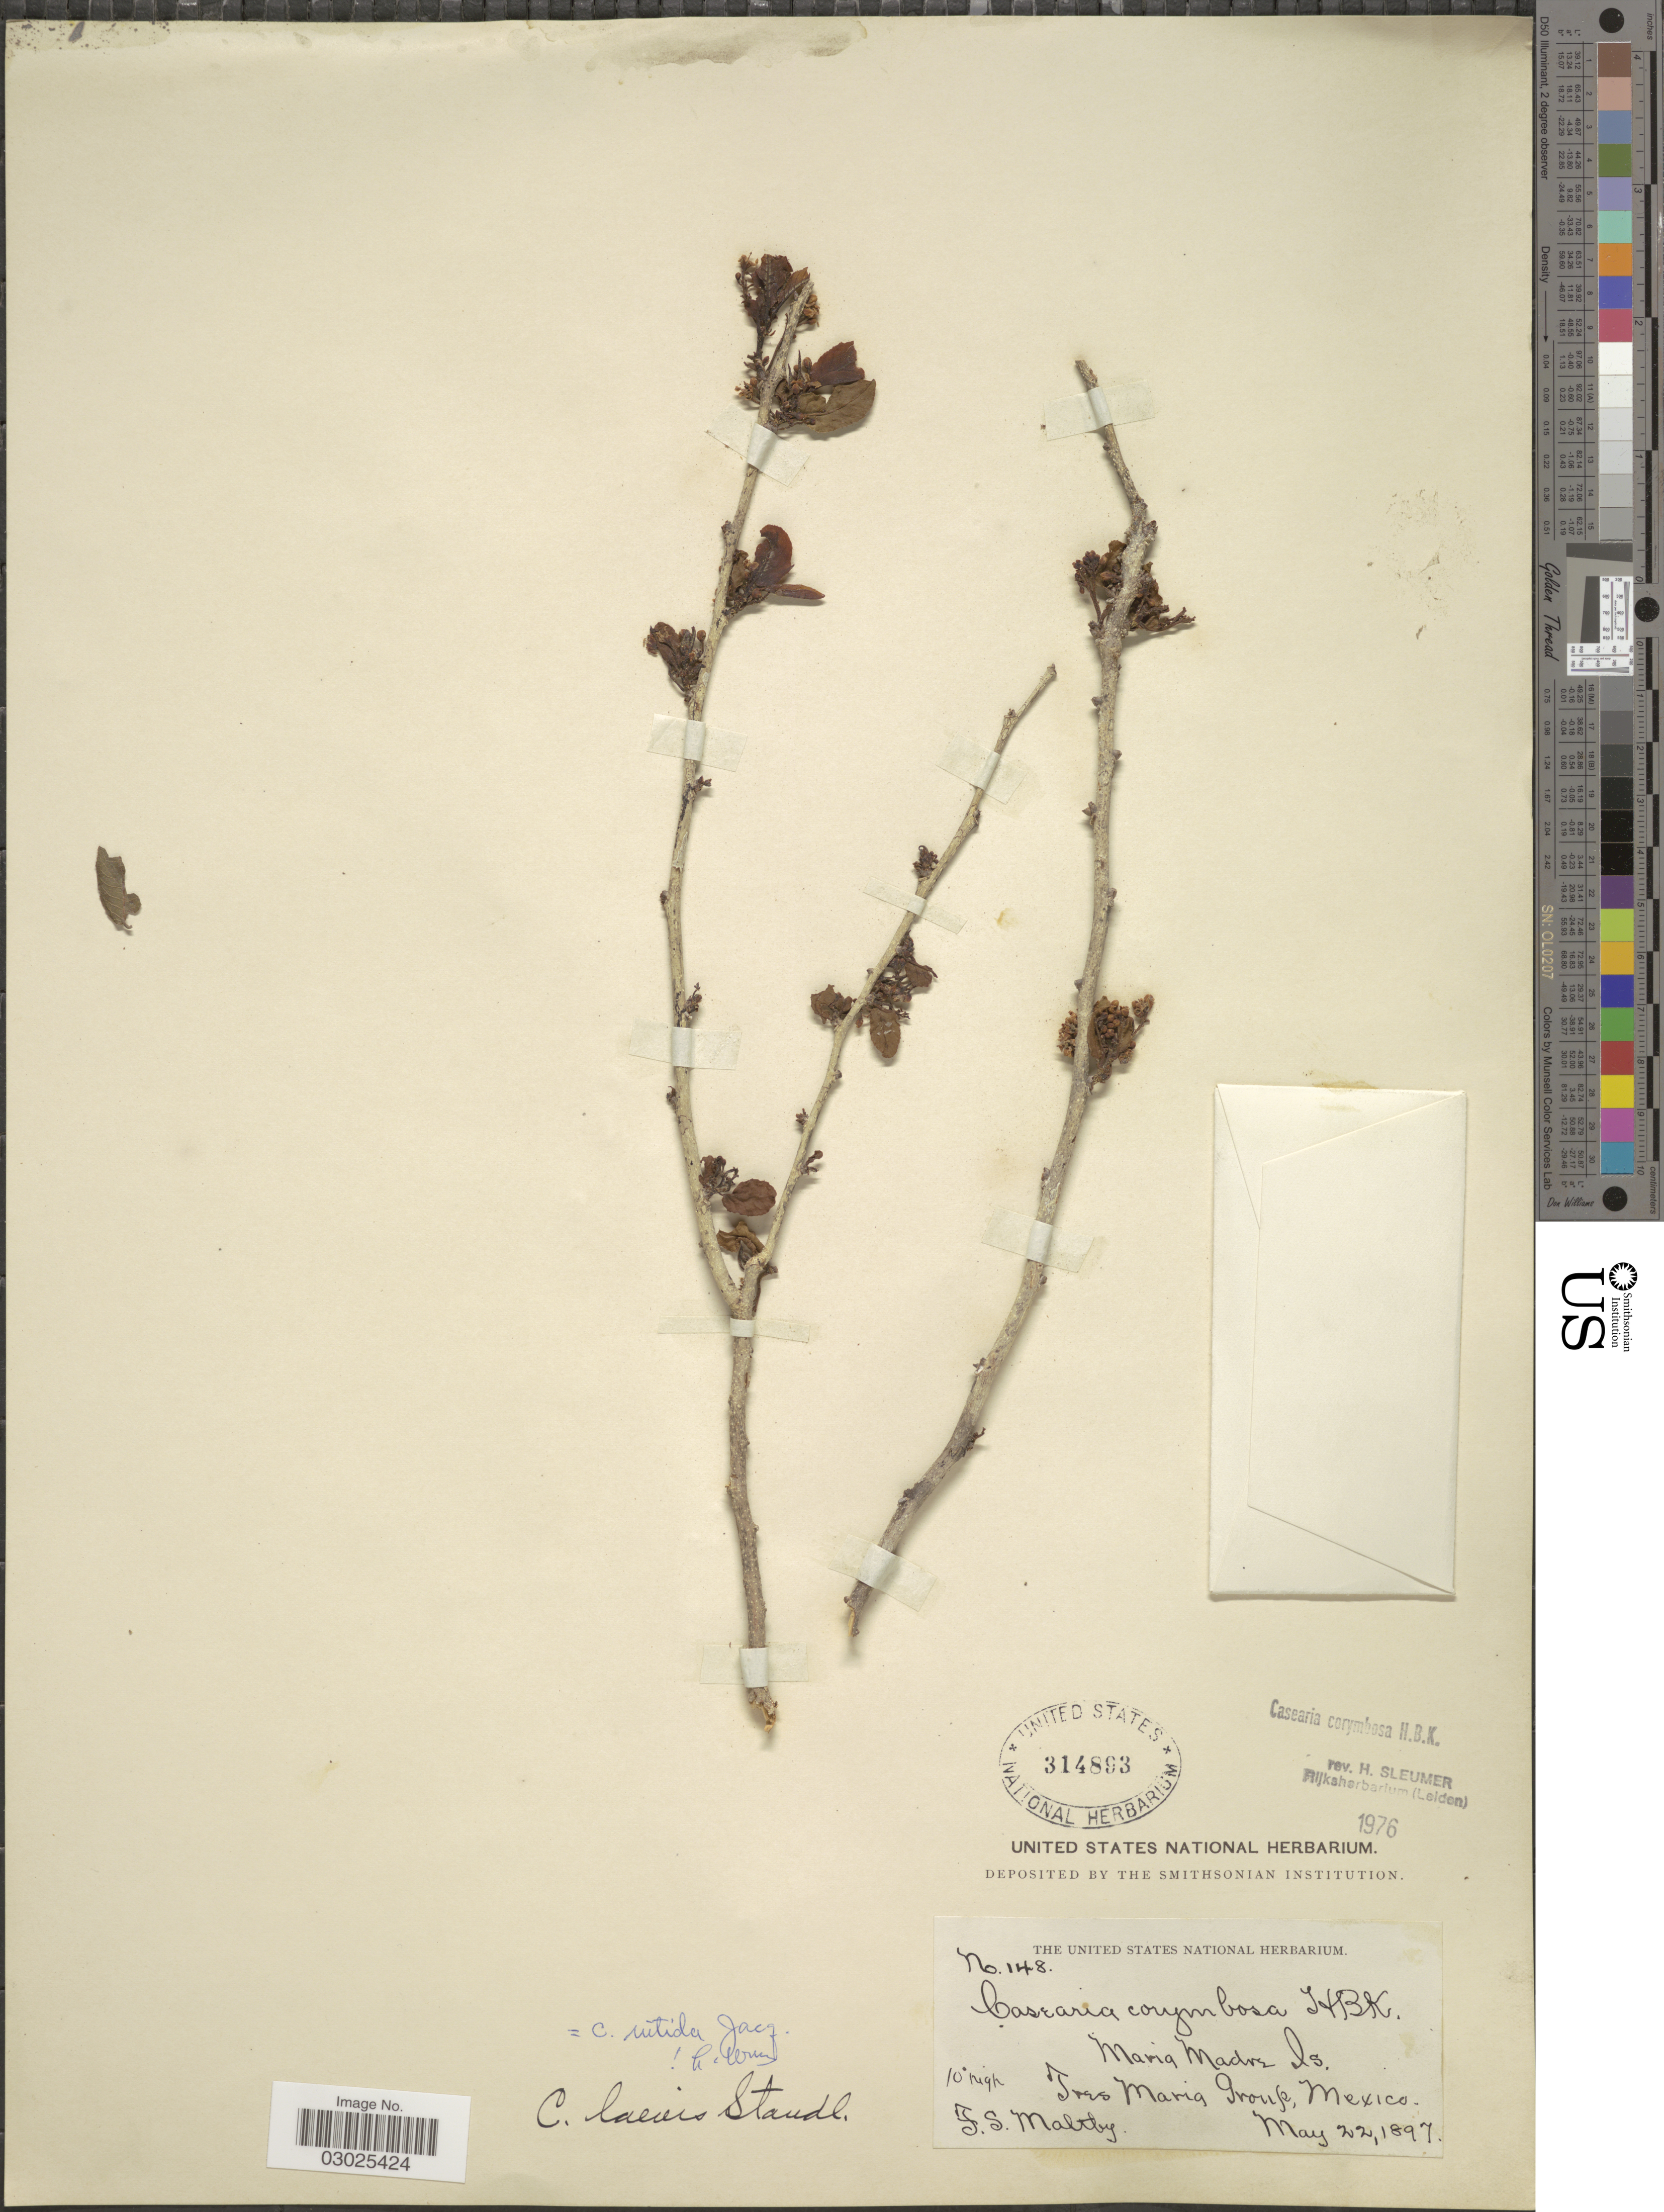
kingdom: Plantae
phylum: Tracheophyta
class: Magnoliopsida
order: Malpighiales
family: Salicaceae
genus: Casearia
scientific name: Casearia corymbosa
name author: Kunth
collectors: F. S. Maltby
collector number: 148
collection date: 1897-05-22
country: Mexico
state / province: Nayarit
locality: Maria Madre Is. Tres Maria Group.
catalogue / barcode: US 314893